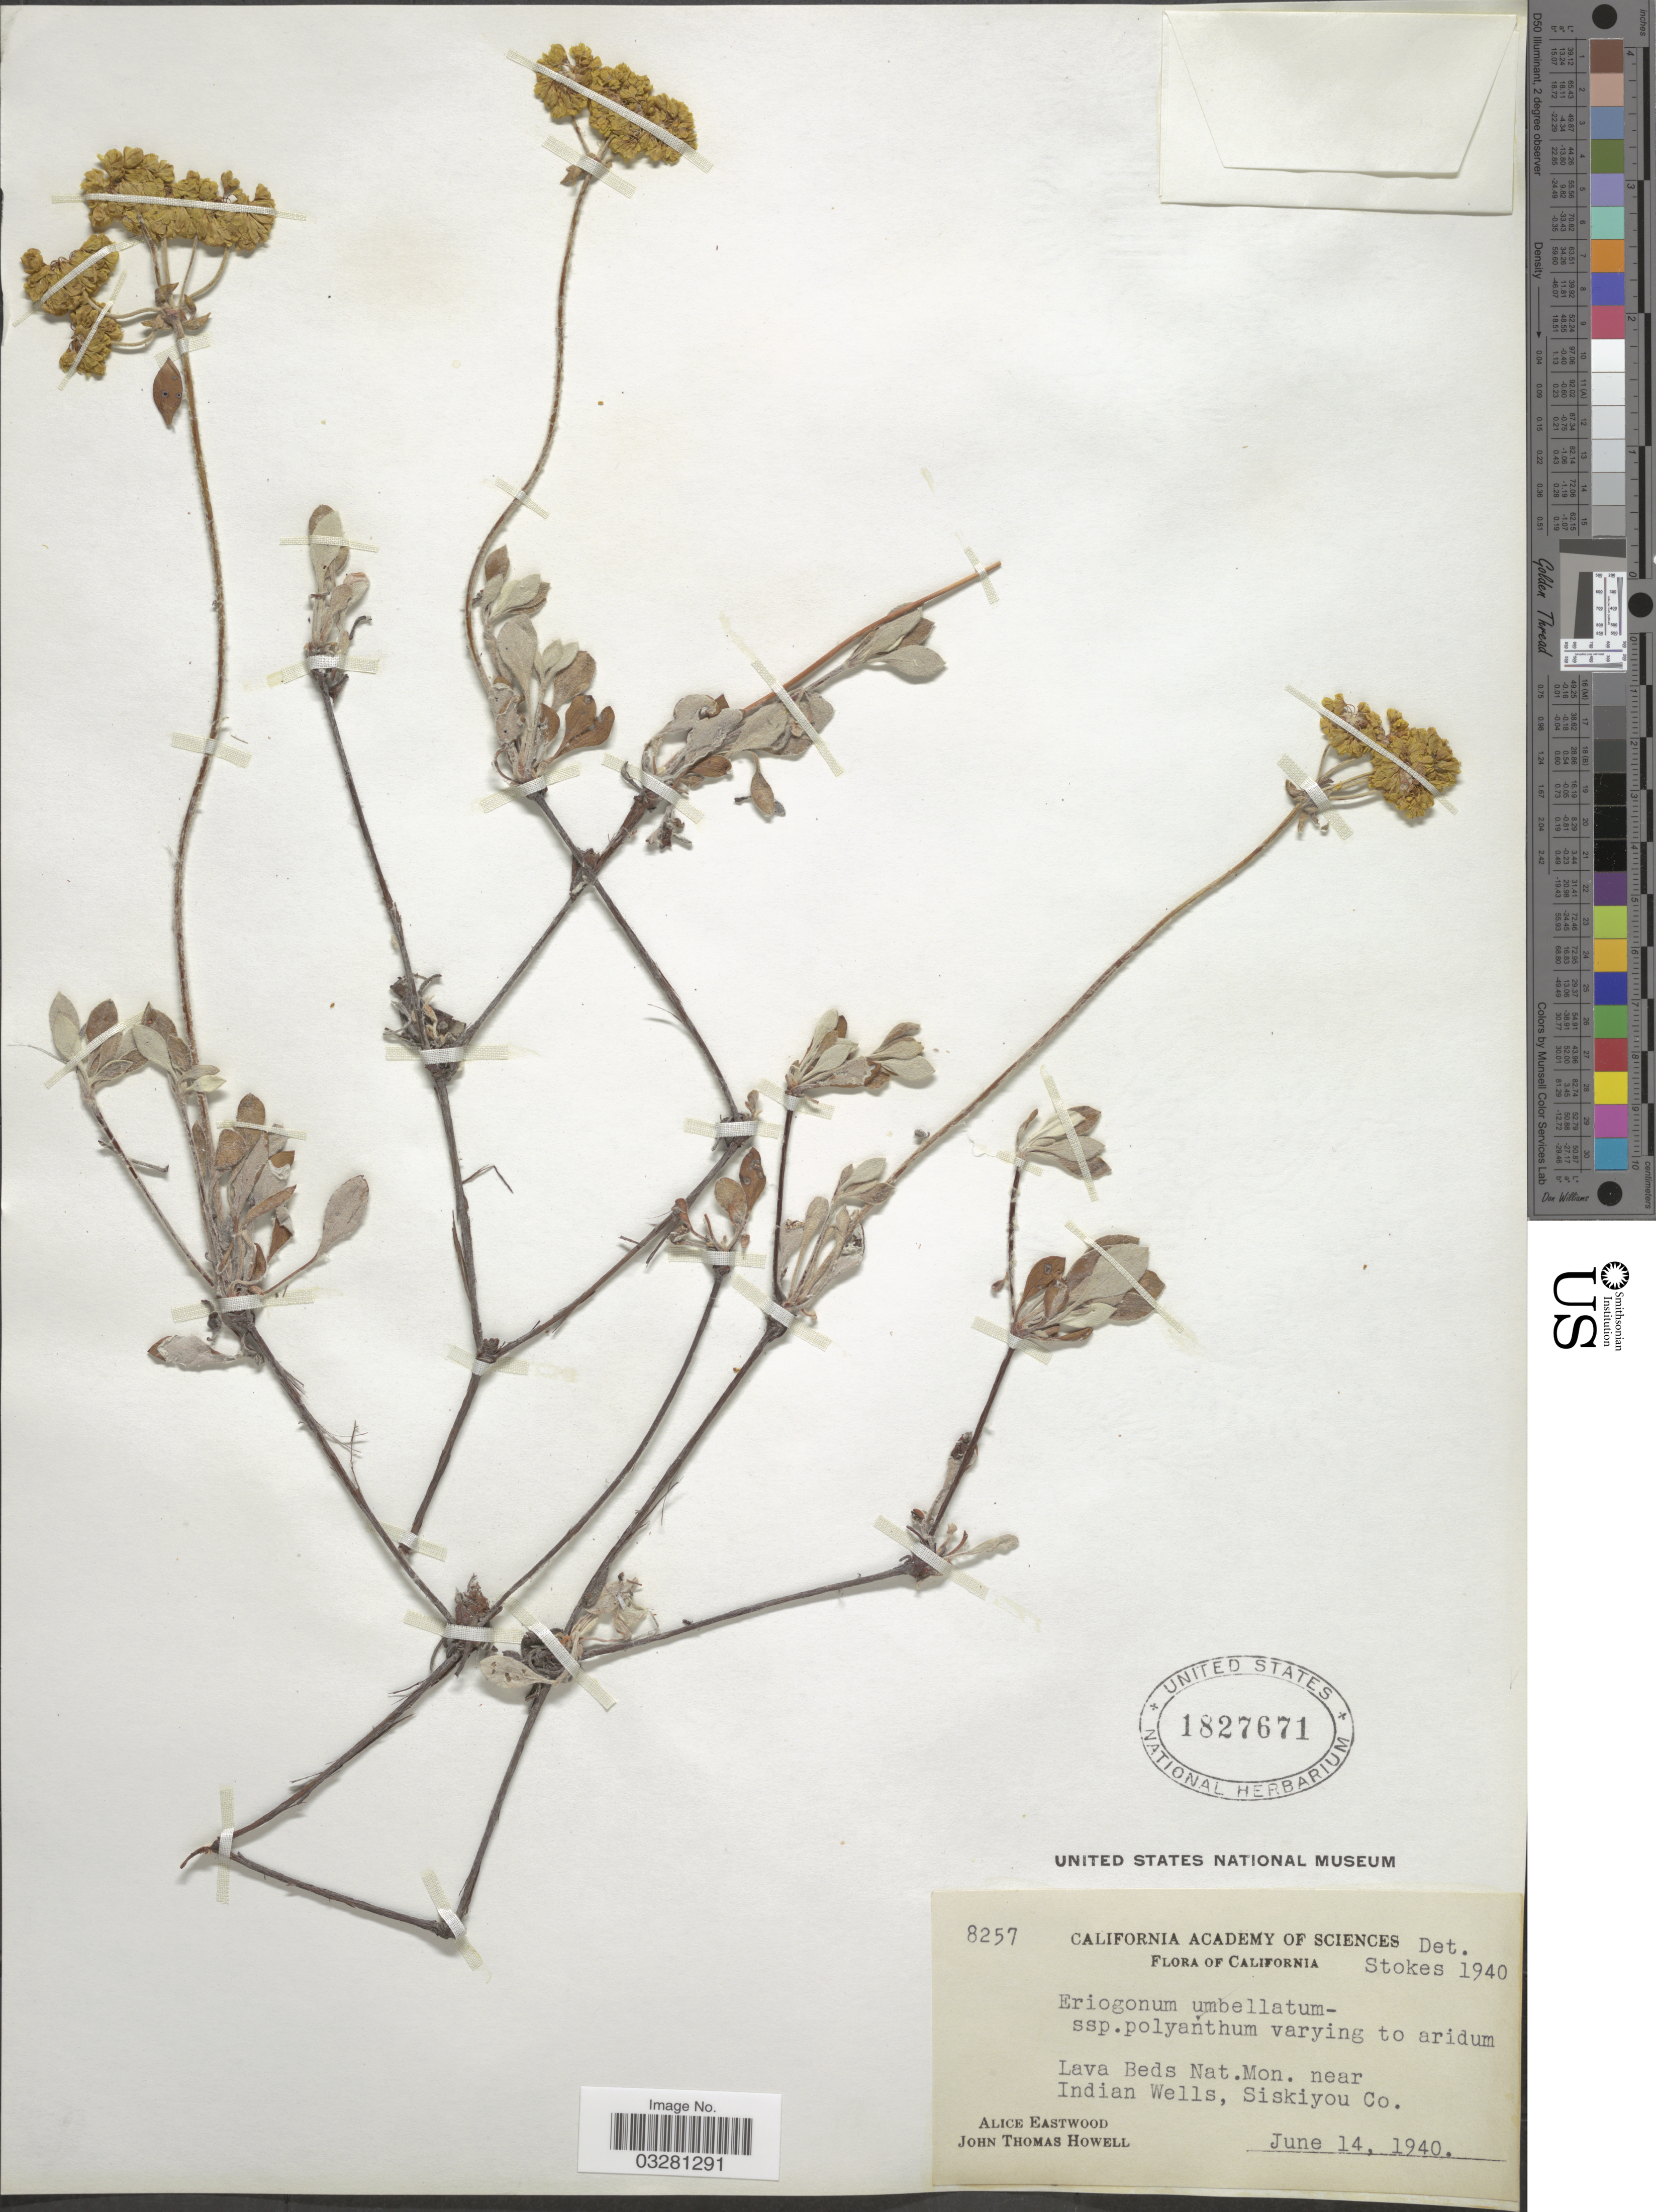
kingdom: Plantae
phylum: Tracheophyta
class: Magnoliopsida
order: Caryophyllales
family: Polygonaceae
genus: Eriogonum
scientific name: Eriogonum umbellatum var. umbellatum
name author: Torr.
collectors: A. Eastwood & J. T. Howell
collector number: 8257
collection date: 1940-06-14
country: United States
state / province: California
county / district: Riverside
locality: Lava Beds Nat. Mon. near Indian Wells, Siskiyou Co.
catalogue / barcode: US 1827671